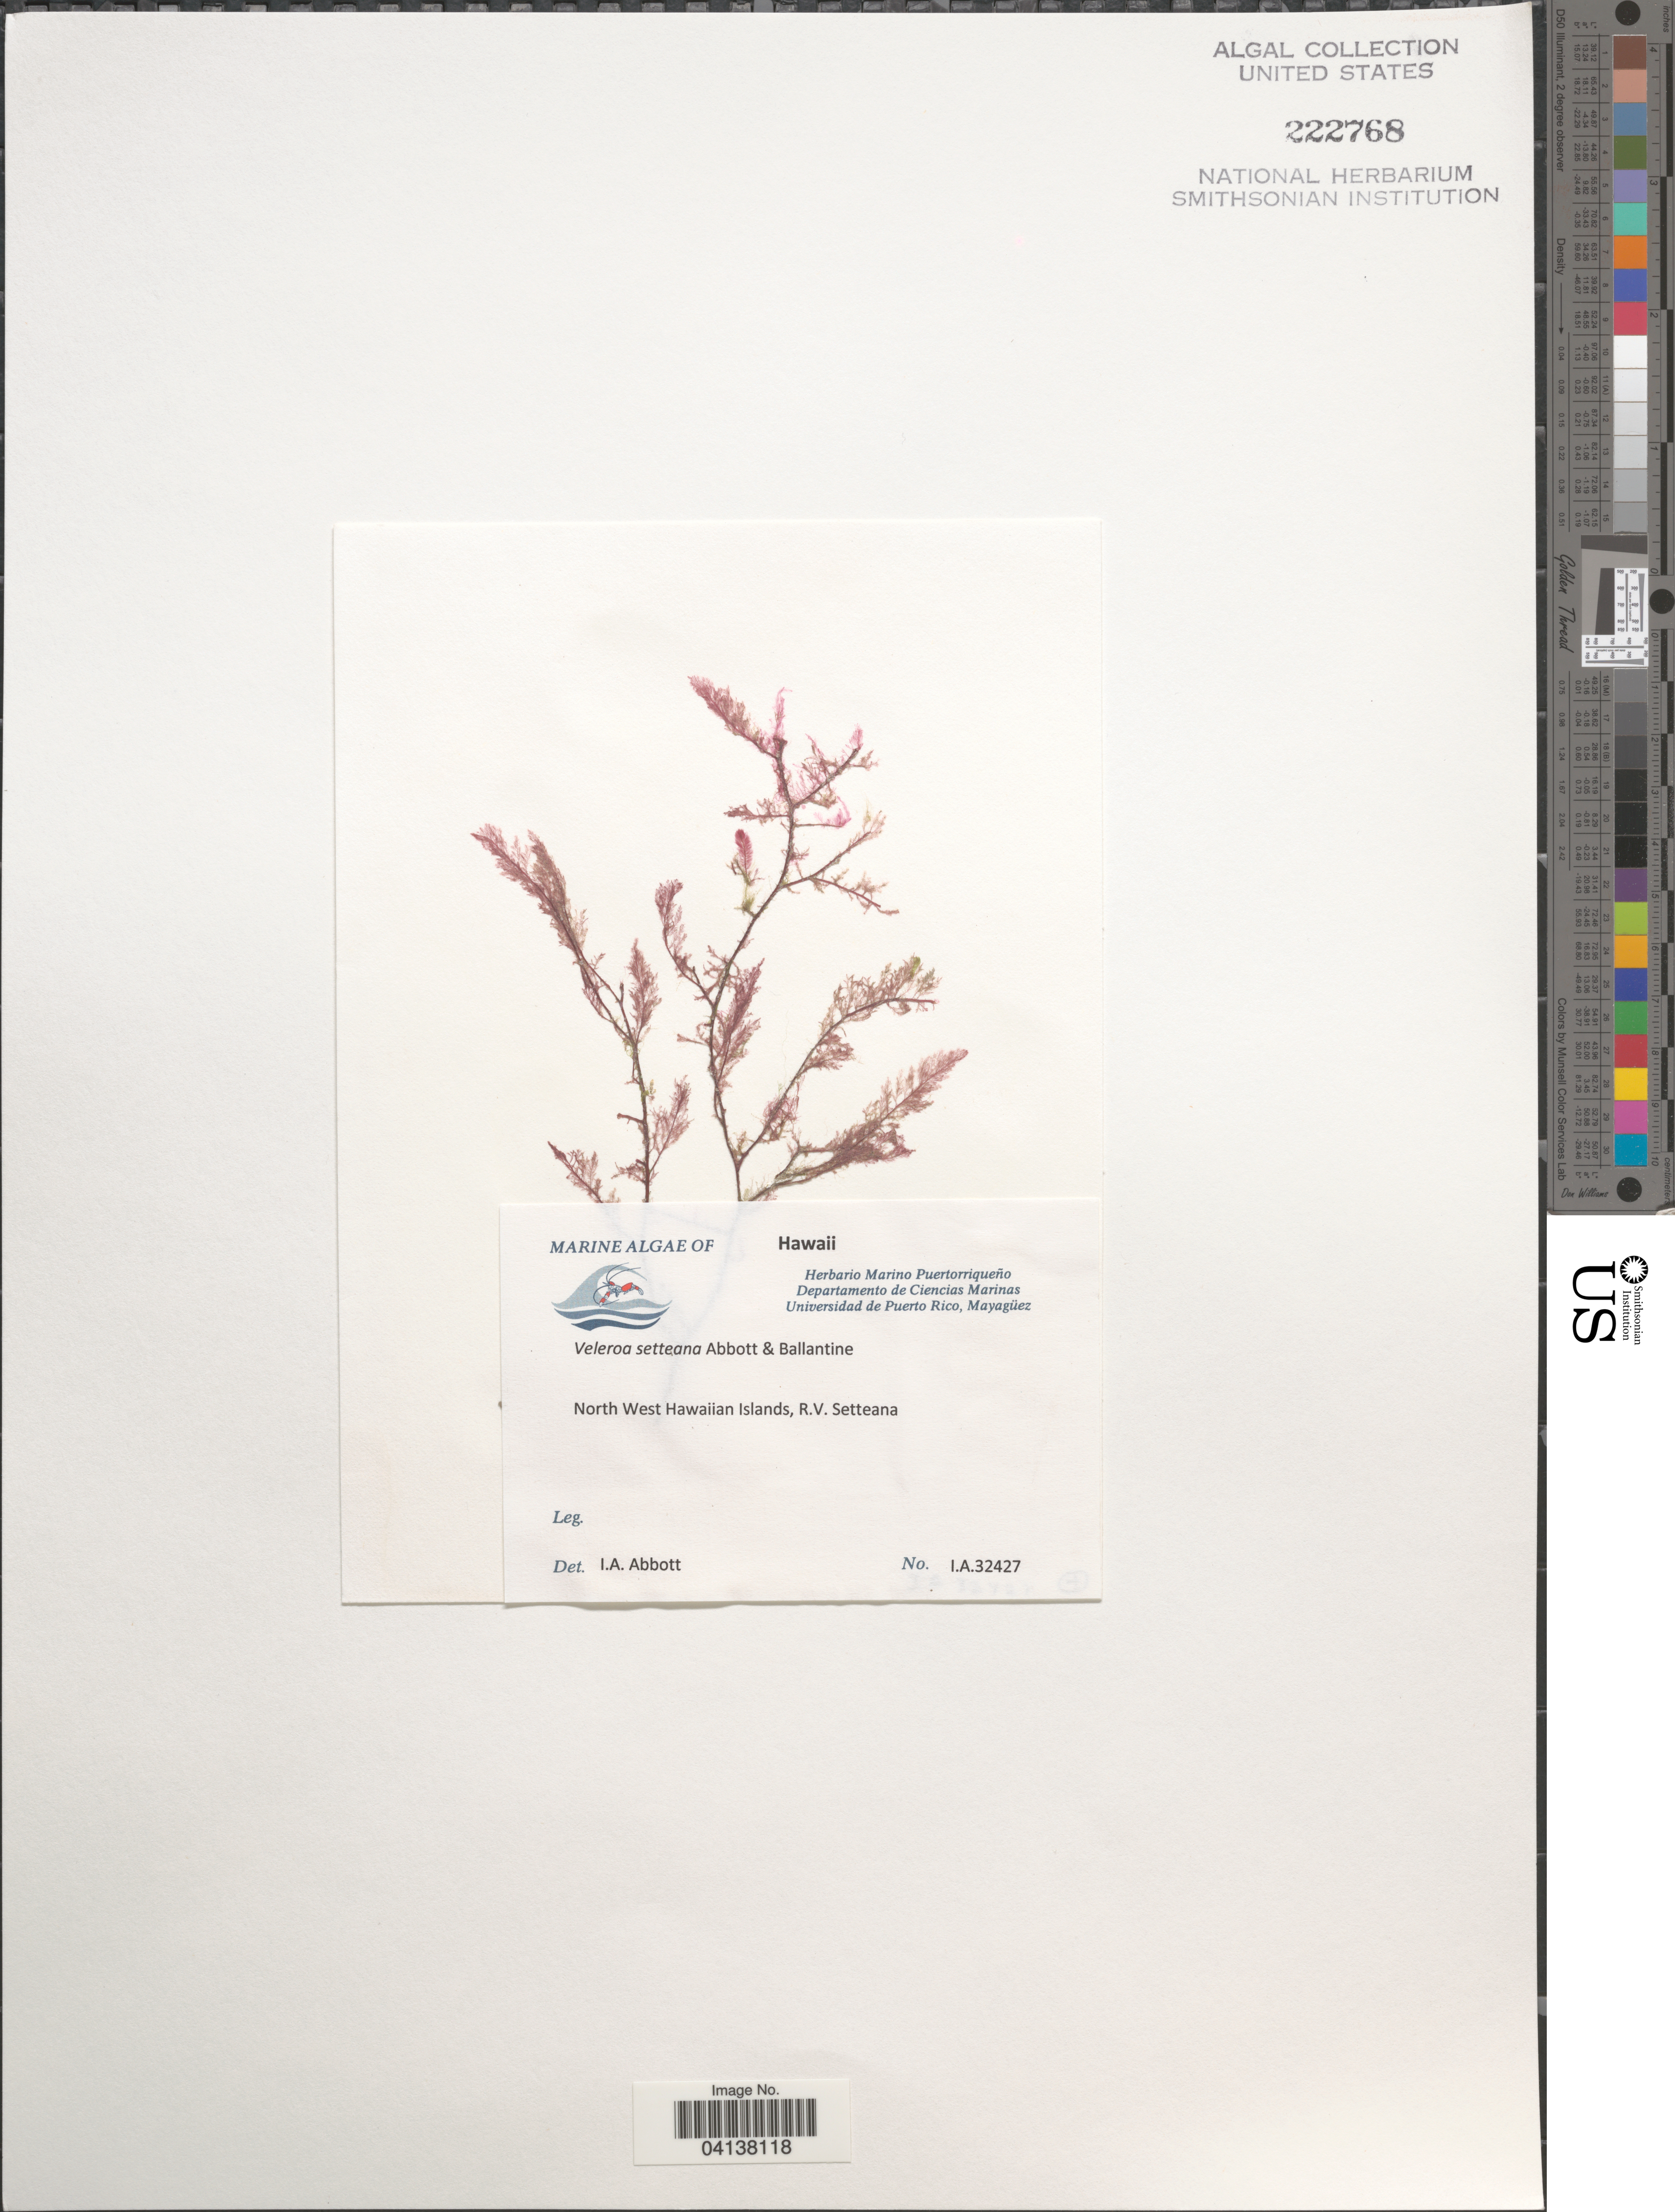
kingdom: Plantae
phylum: Rhodophyta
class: Florideophyceae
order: Ceramiales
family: Rhodomelaceae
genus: Veleroa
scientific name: Veleroa setteana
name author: I.A. Abbott & D.L. Ballant.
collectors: O. Sette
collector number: IA32427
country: United States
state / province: Hawaii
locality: NW Hawaiian Islands, R.V. Oscar Elton Sette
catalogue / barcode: US 222768